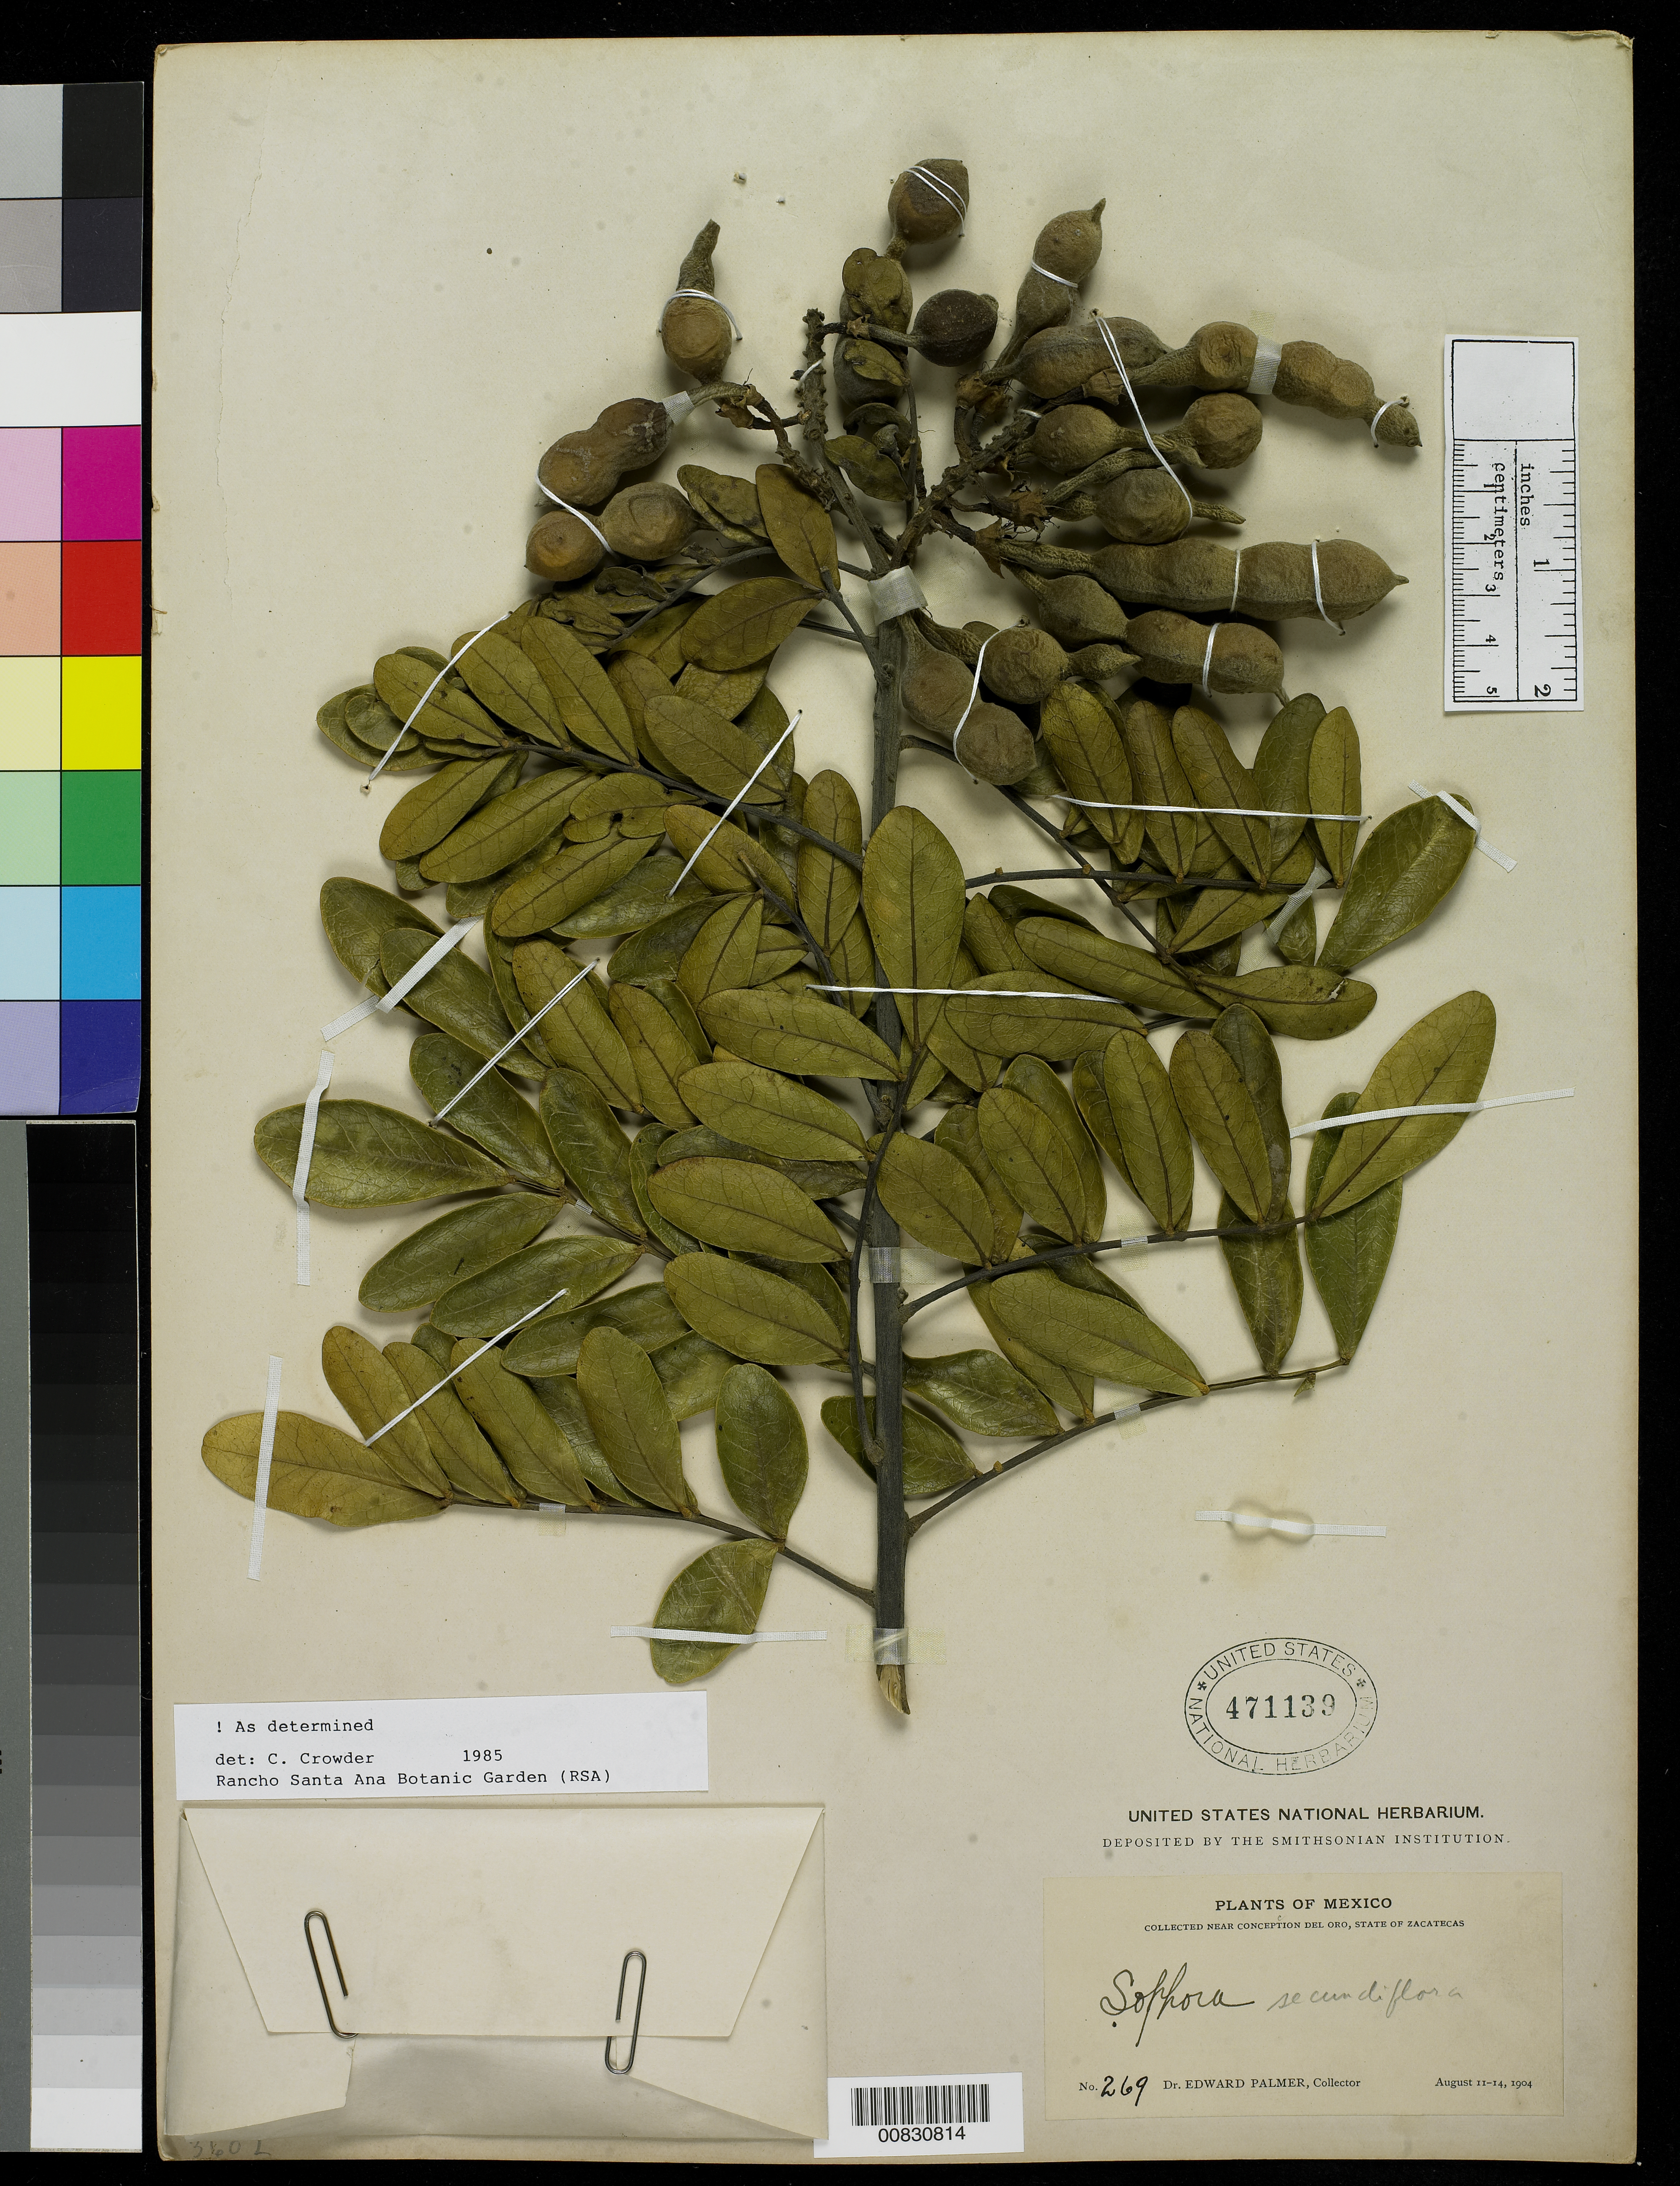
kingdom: Plantae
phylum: Tracheophyta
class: Magnoliopsida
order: Fabales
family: Fabaceae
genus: Dermatophyllum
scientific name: Dermatophyllum secundiflorum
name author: (Ortega) Gandhi & Reveal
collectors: E. Palmer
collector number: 269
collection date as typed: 11 Aug 1904 to 14 Aug 1904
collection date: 1904-08-11/1904-08-14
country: Mexico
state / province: Zacatecas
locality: Near Concepción del Oro, Zacatecas.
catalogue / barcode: US 471139